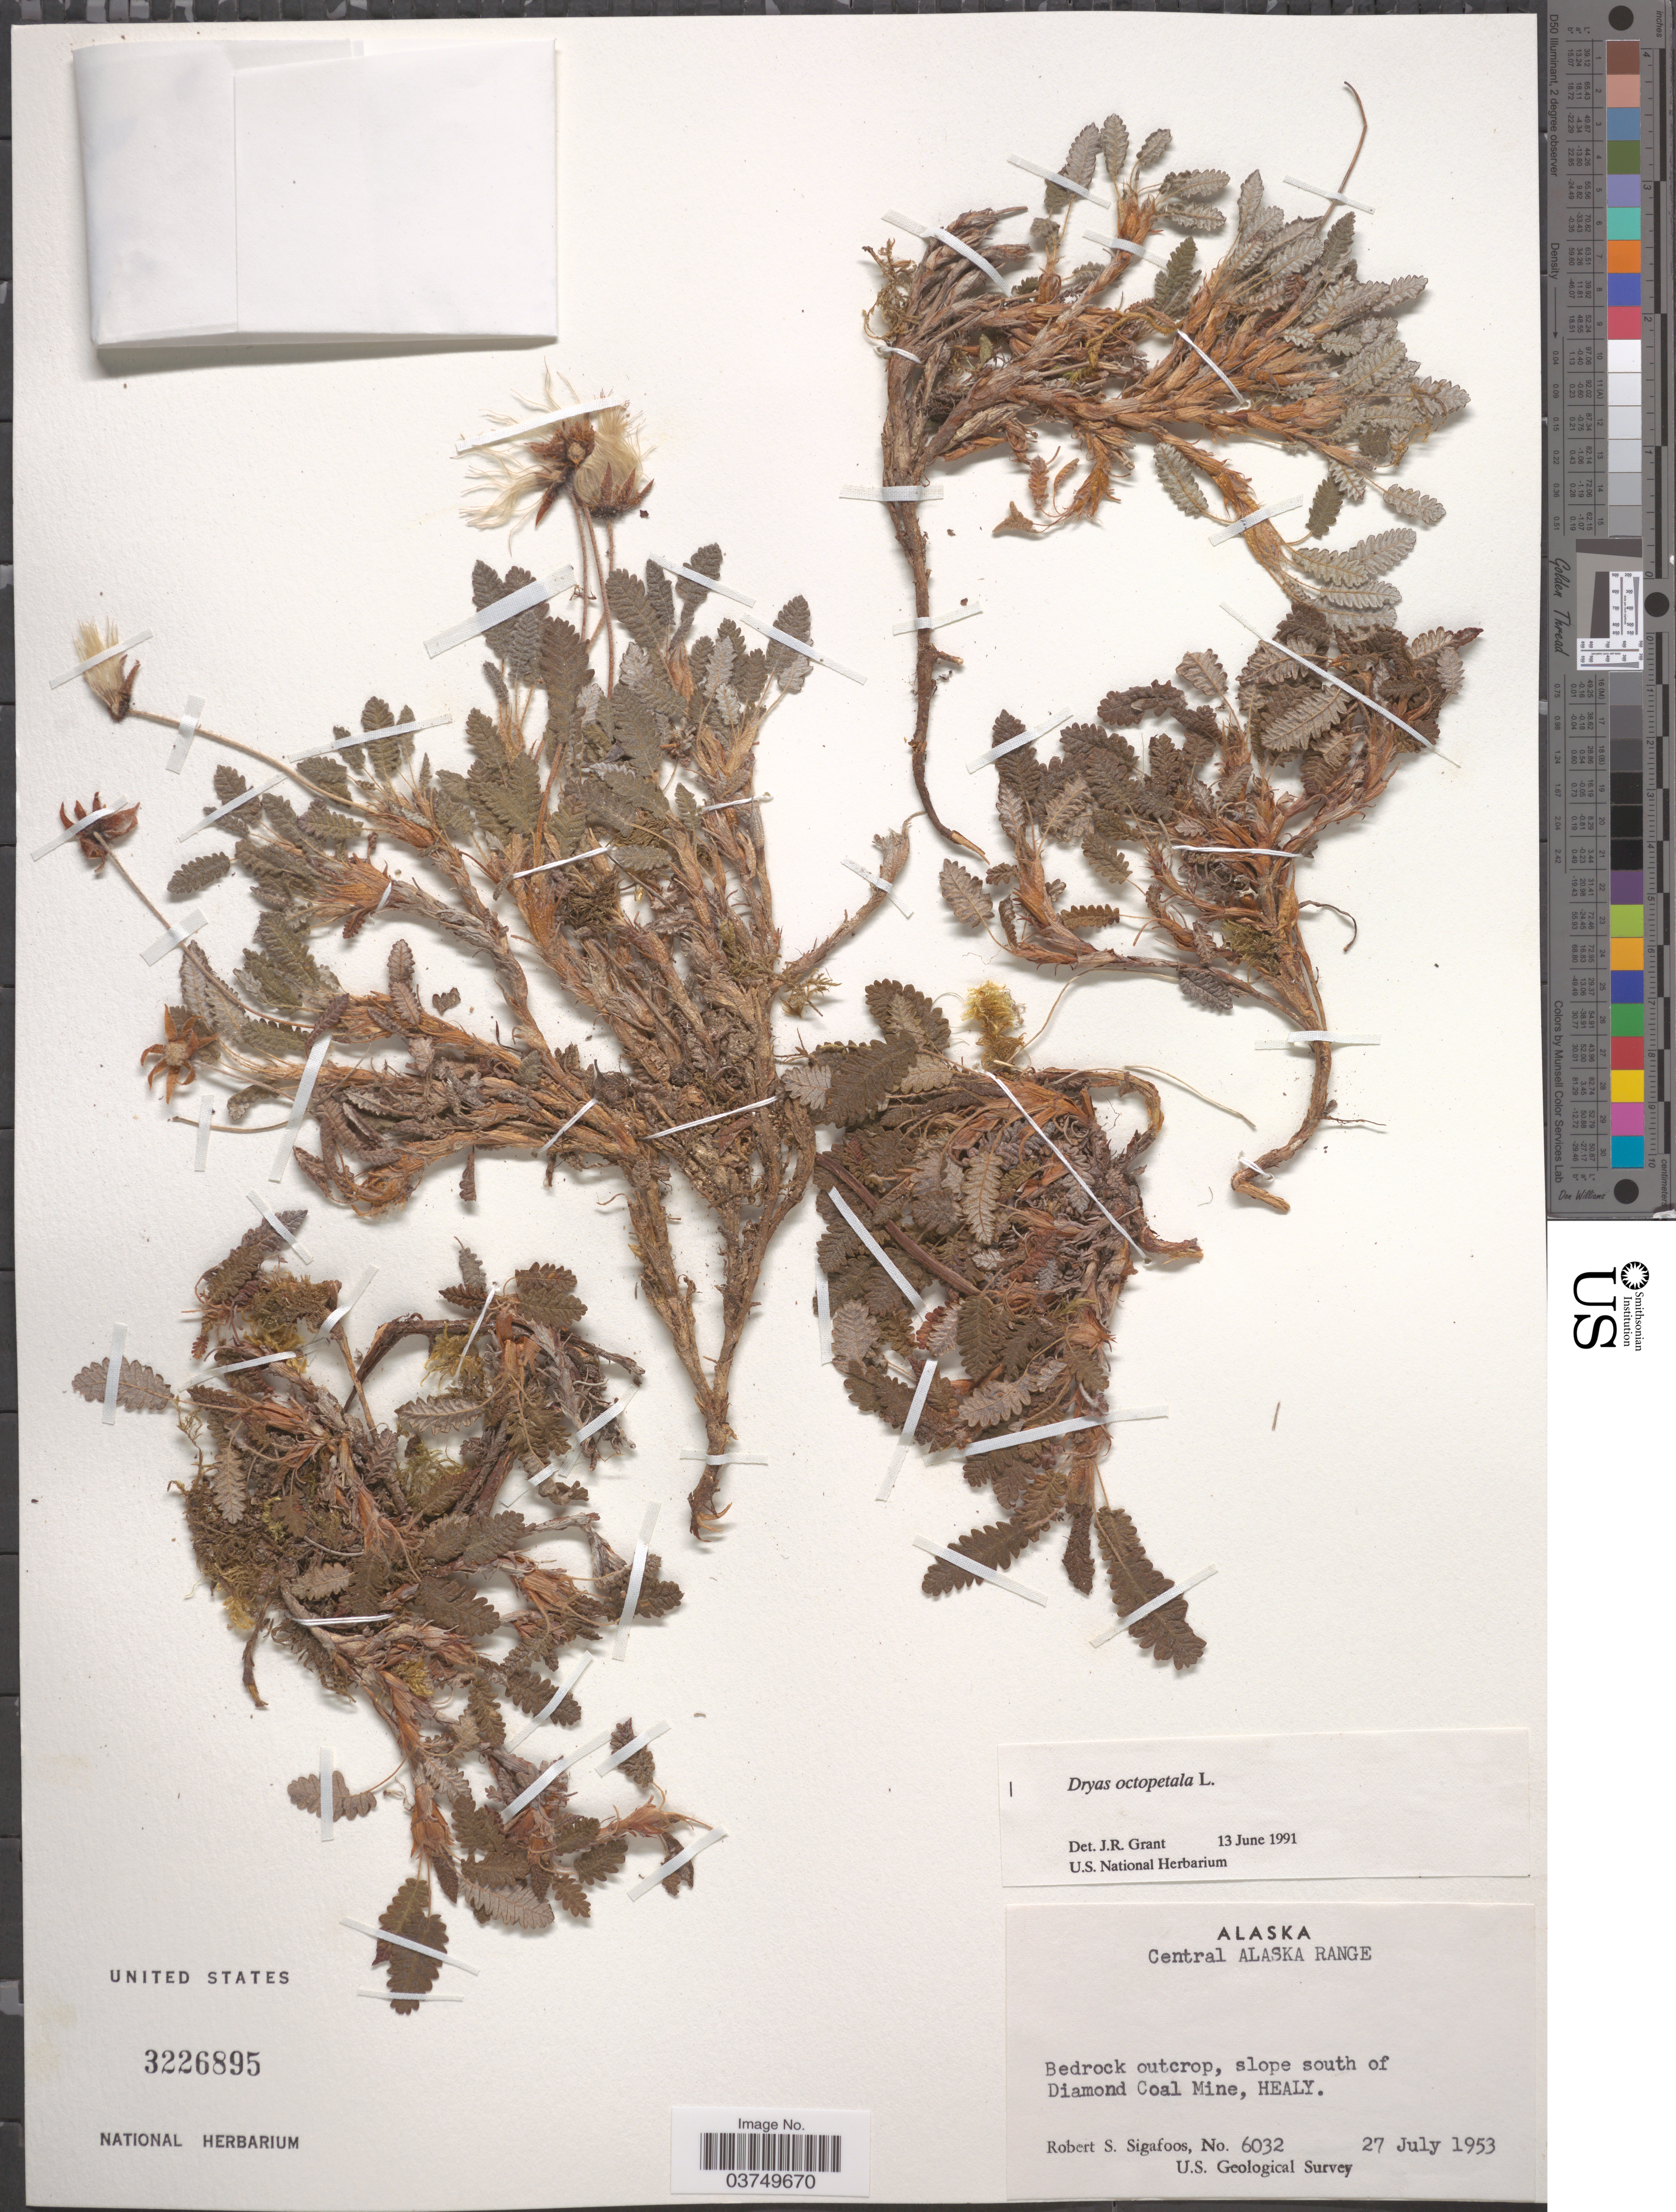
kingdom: Plantae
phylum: Tracheophyta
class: Magnoliopsida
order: Rosales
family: Rosaceae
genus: Dryas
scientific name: Dryas octopetala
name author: L.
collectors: R. Sigafoos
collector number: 6032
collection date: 1953-07-27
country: United States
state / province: Alaska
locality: Central Alaska Range. Bedrock outcrop, slope south of Diamond Coal Mine, Healy.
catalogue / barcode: US 3226895